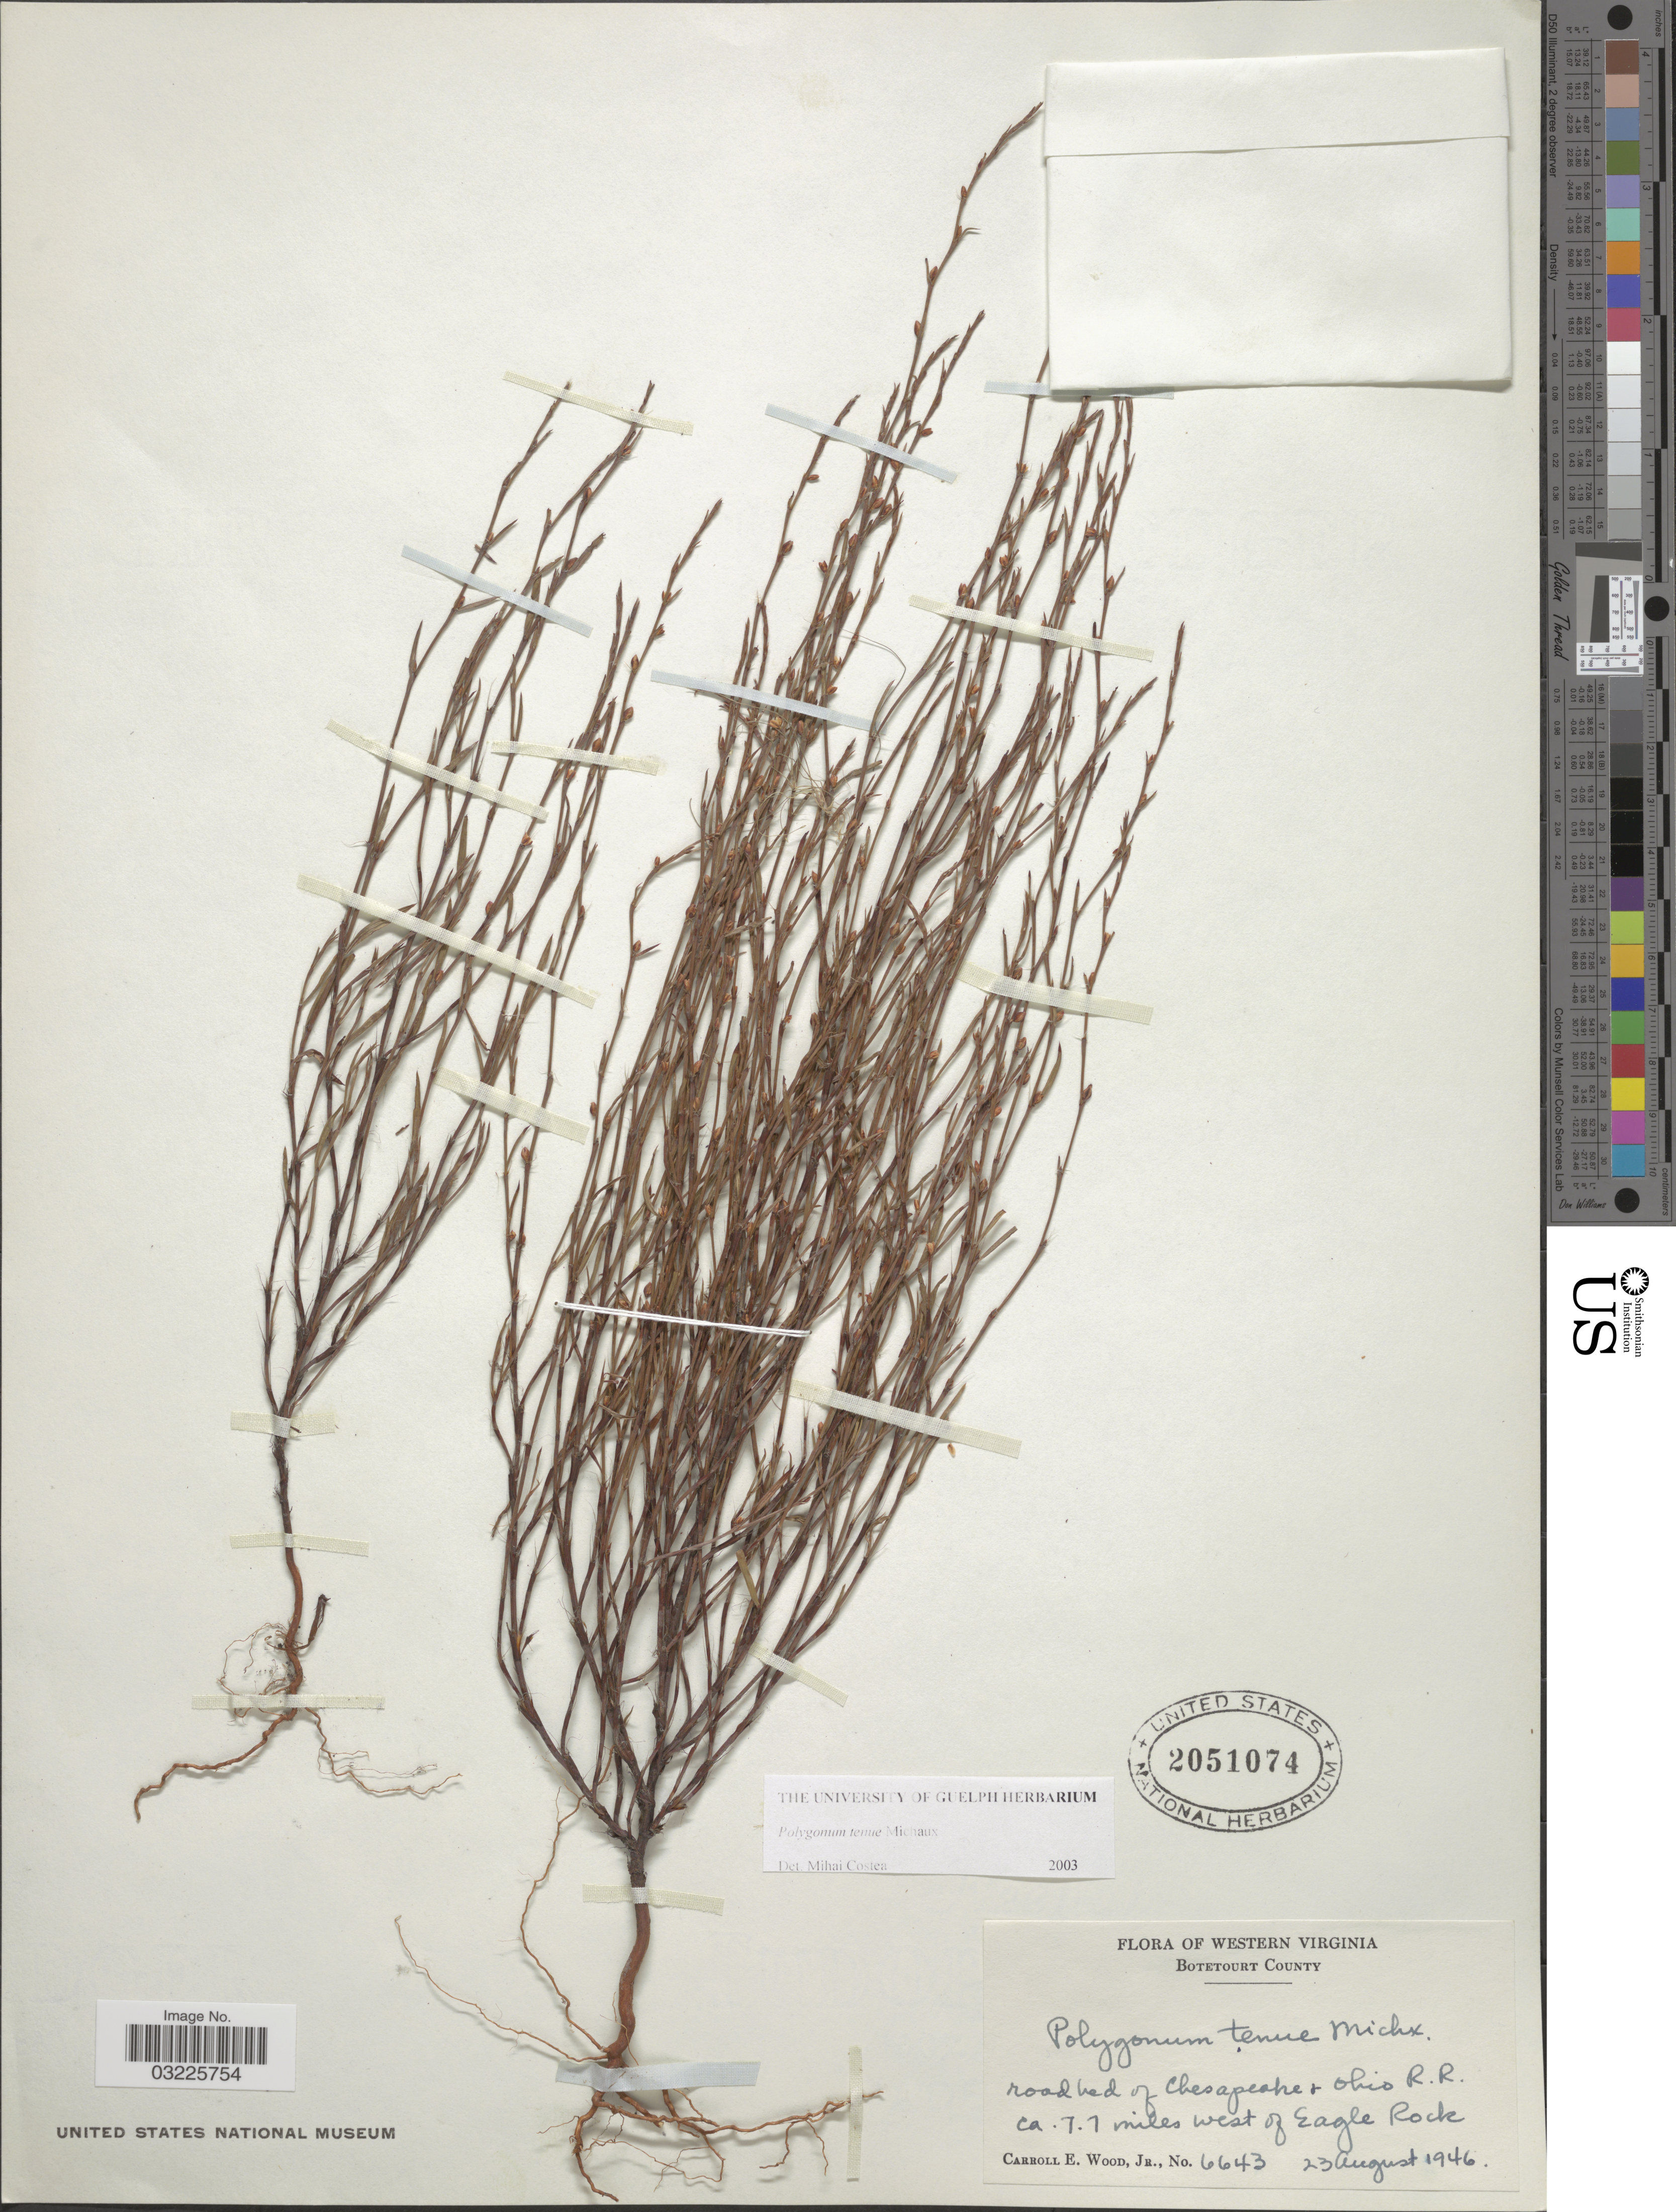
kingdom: Plantae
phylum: Tracheophyta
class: Magnoliopsida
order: Caryophyllales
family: Polygonaceae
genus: Polygonum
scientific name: Polygonum tenue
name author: F. Michx.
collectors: C. Wood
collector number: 6643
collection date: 1946-08-23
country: United States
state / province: Virginia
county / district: Botetourt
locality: Western Virginia. Botetourt County. Road bed of Chesapeake + Ohio R.R. ca. 7.7 miles west of Eagle Rock.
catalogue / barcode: US 2051074